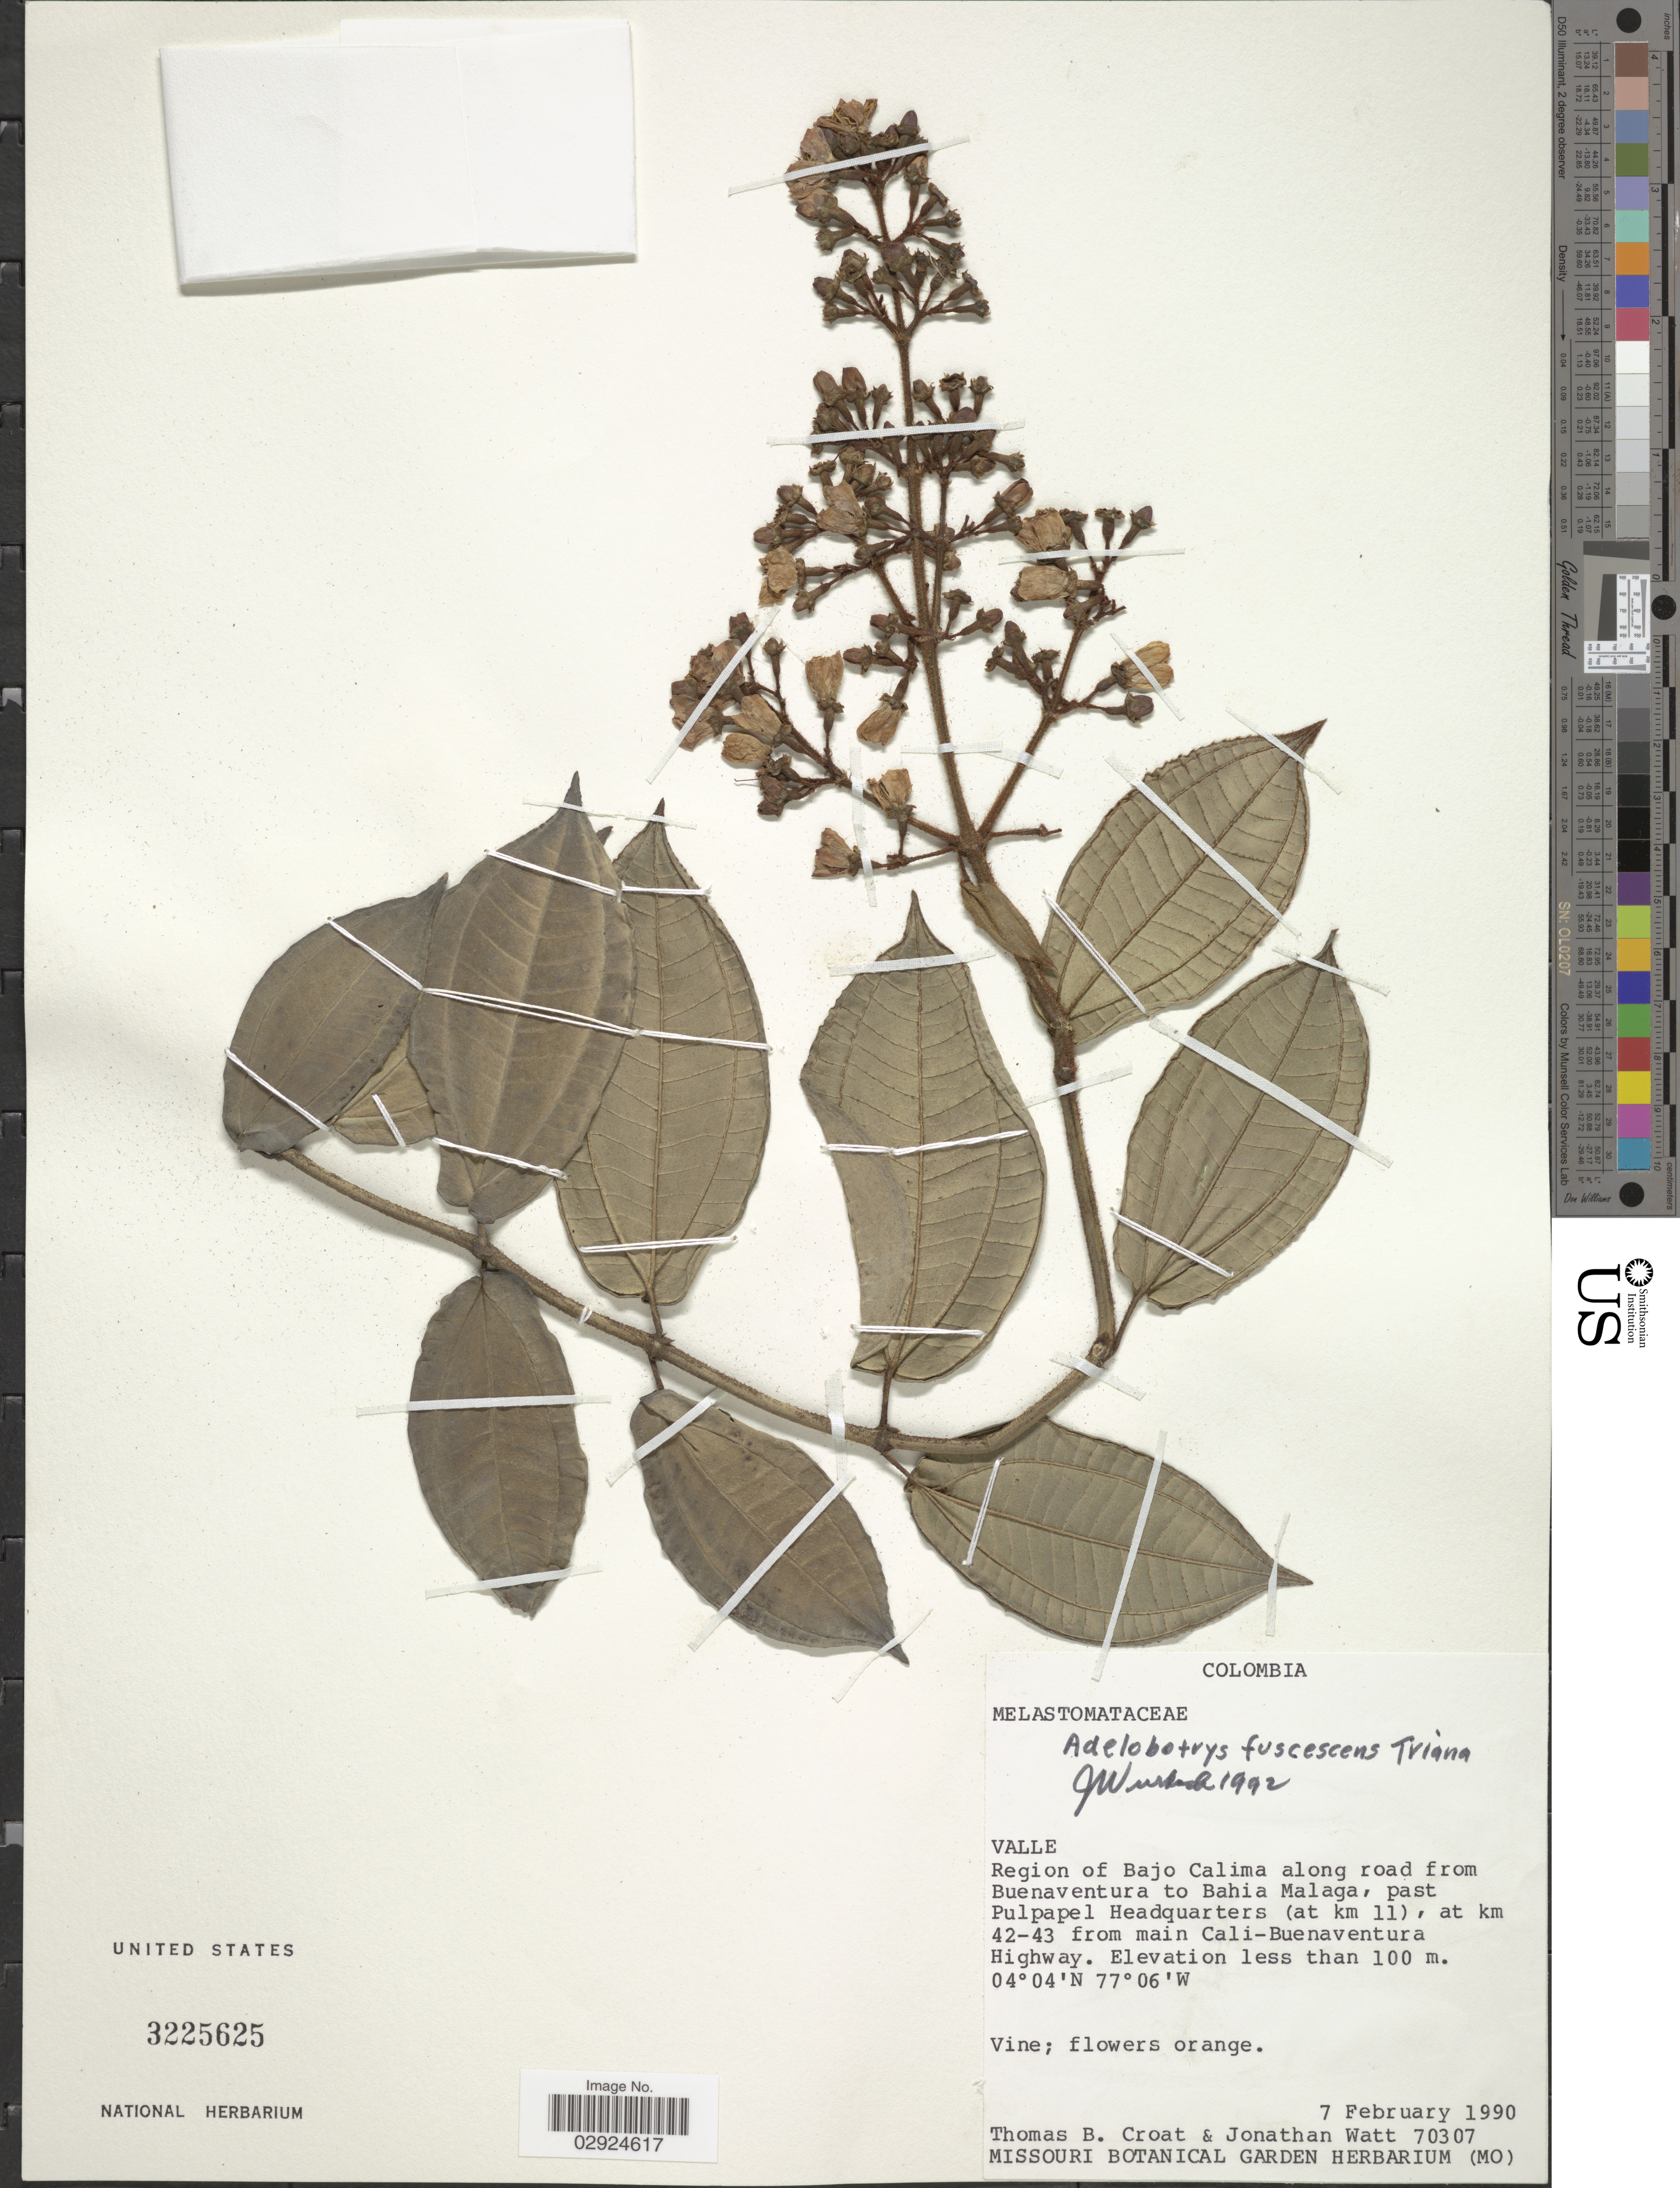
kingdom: Plantae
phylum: Tracheophyta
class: Magnoliopsida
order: Myrtales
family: Melastomataceae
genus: Adelobotrys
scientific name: Adelobotrys fuscescens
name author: Triana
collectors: T. B. Croat & J. Watt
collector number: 70307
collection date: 1990-02-07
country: Colombia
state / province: Valle del Cauca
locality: Valle. Region of Bajo Calima along road from Buenaventura to Bahia Malaga, past Pulpapel Headquarters (at km 11), at km 42-43 from main Cali-Buenaventura Highway.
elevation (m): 100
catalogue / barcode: US 3225625